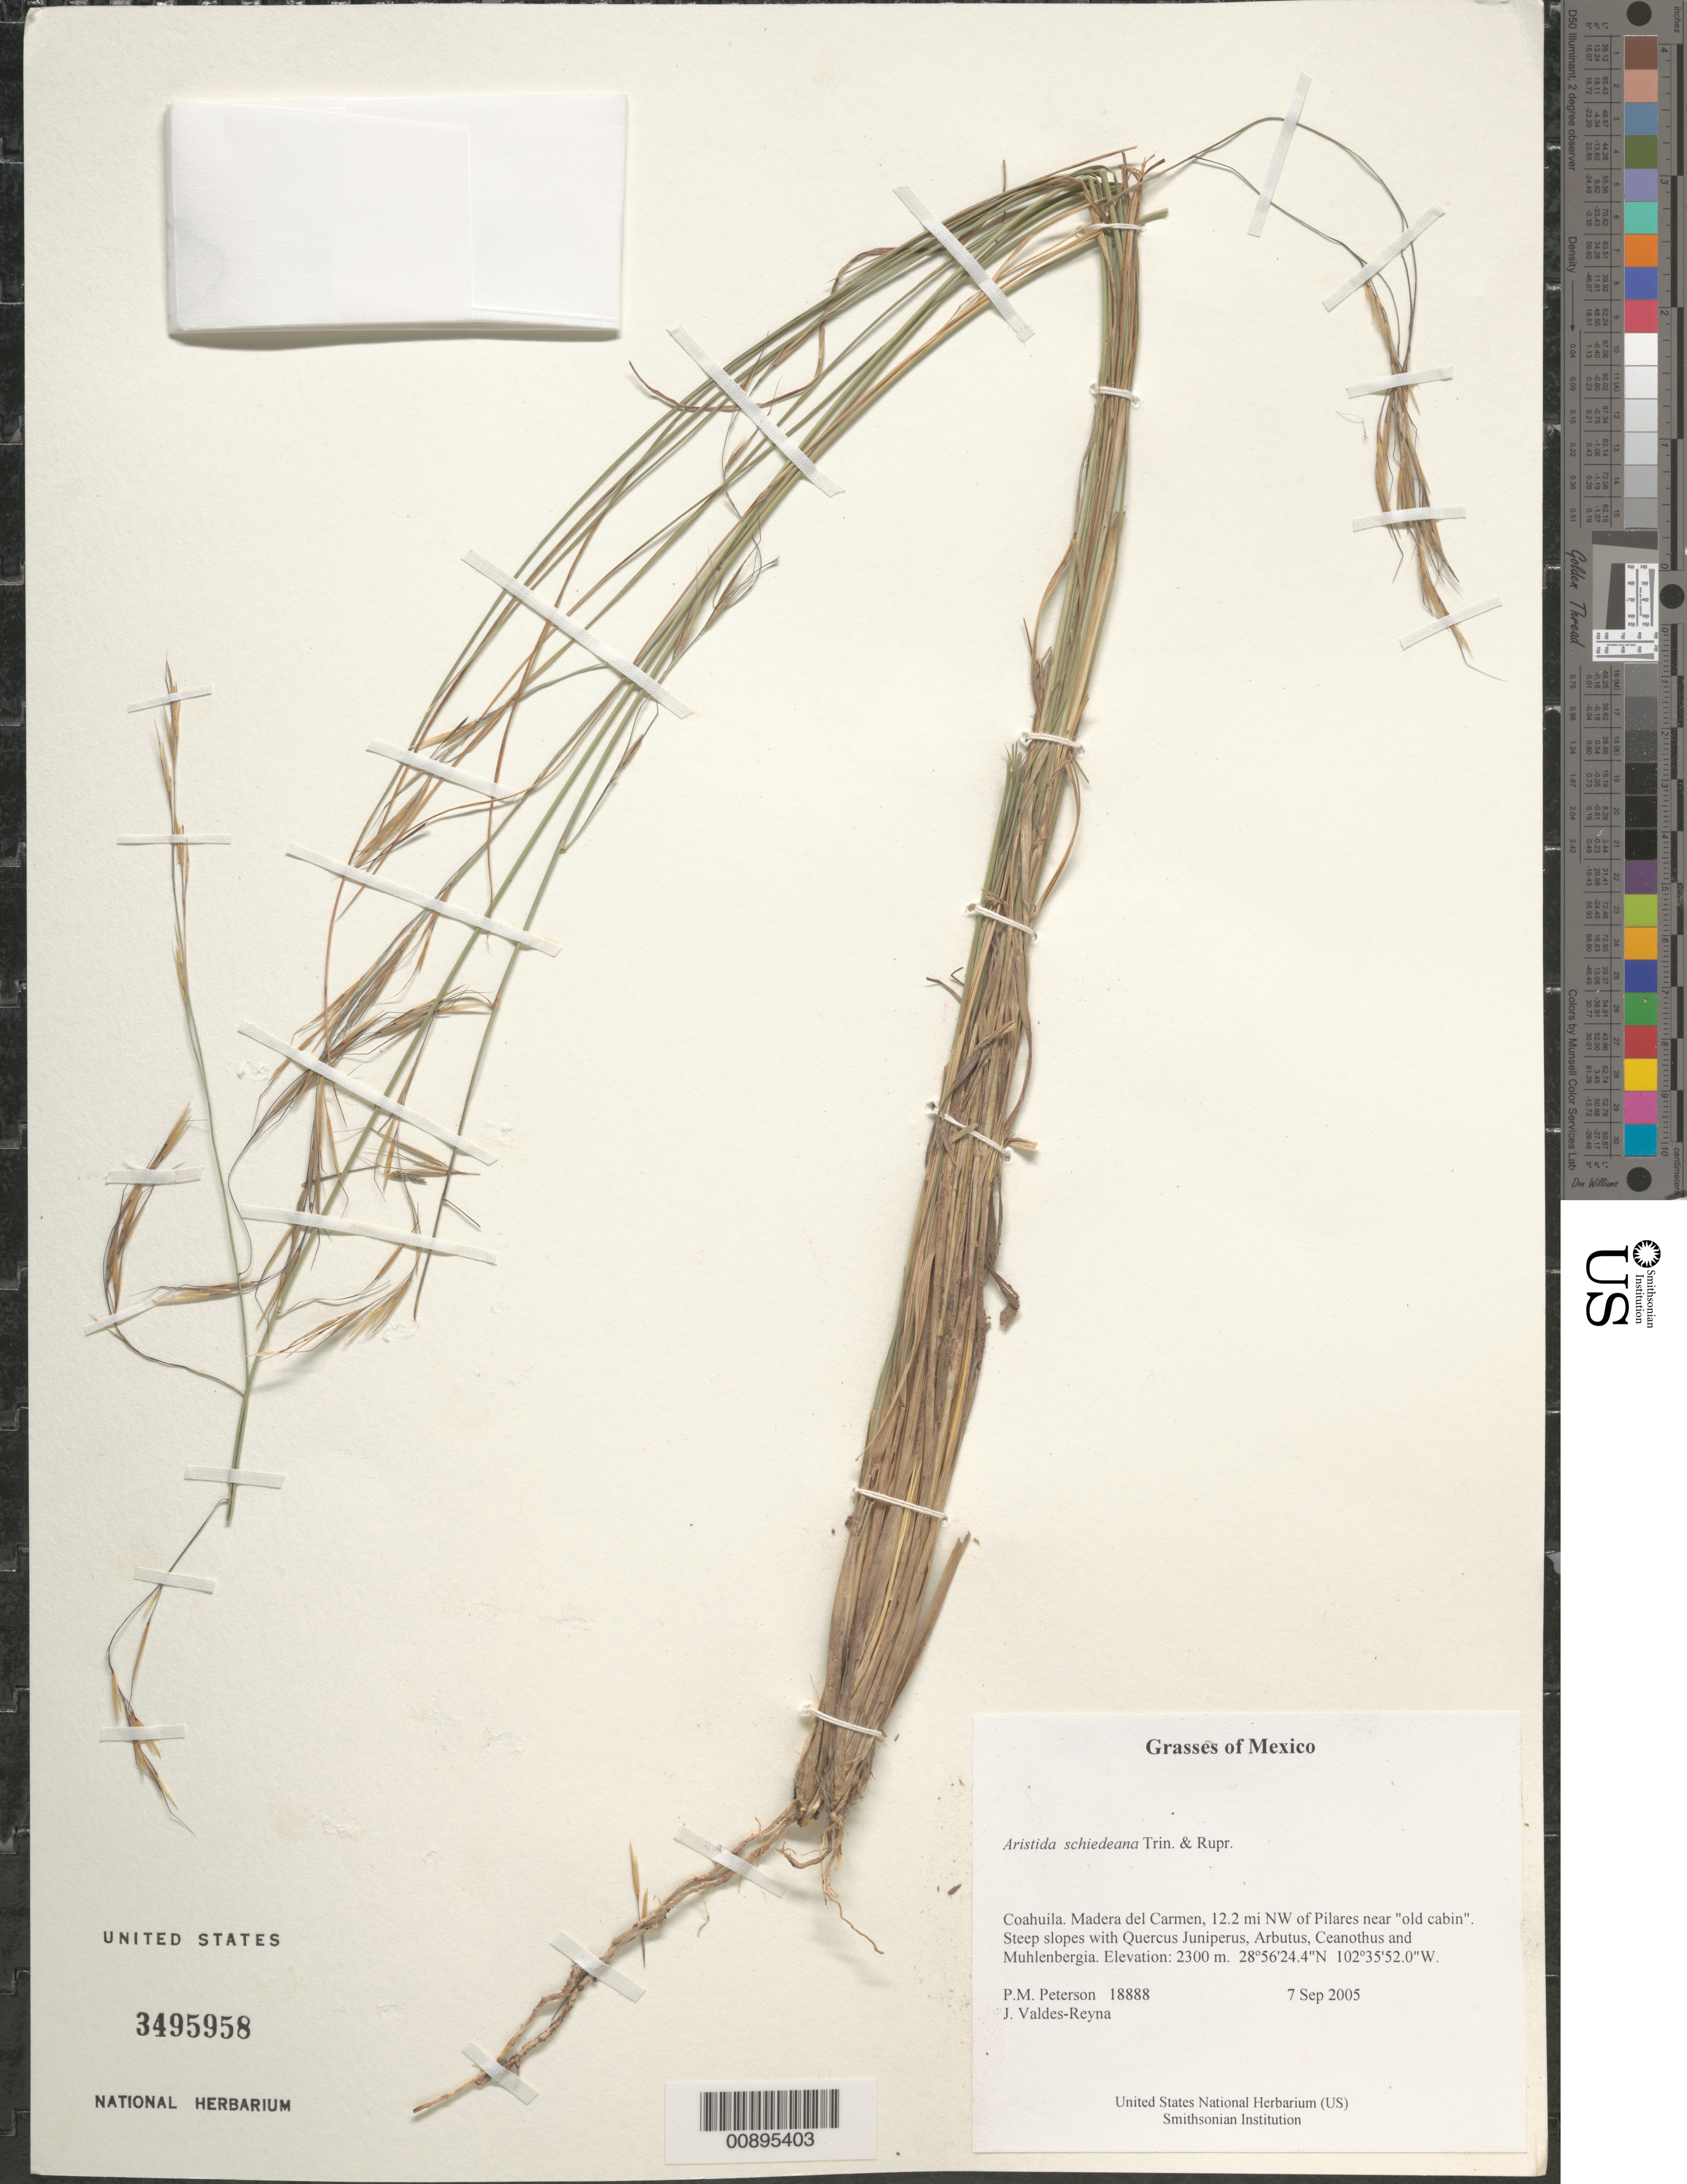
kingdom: Plantae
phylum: Tracheophyta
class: Liliopsida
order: Poales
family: Poaceae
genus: Aristida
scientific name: Aristida schiedeana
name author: Trin. & Rupr.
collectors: P. M. Peterson & J. Valdés-Reyna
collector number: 18888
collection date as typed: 07 Sep 2005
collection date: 2005-09-07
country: Mexico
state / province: Coahuila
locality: Madera del Carmen, 12.2 mi NW of Pilares near "old cabin". Steep slopes with Quercus Juniperus, Arbutus, Ceanothus and Muhlenbergia.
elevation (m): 2300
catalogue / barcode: US 3495958